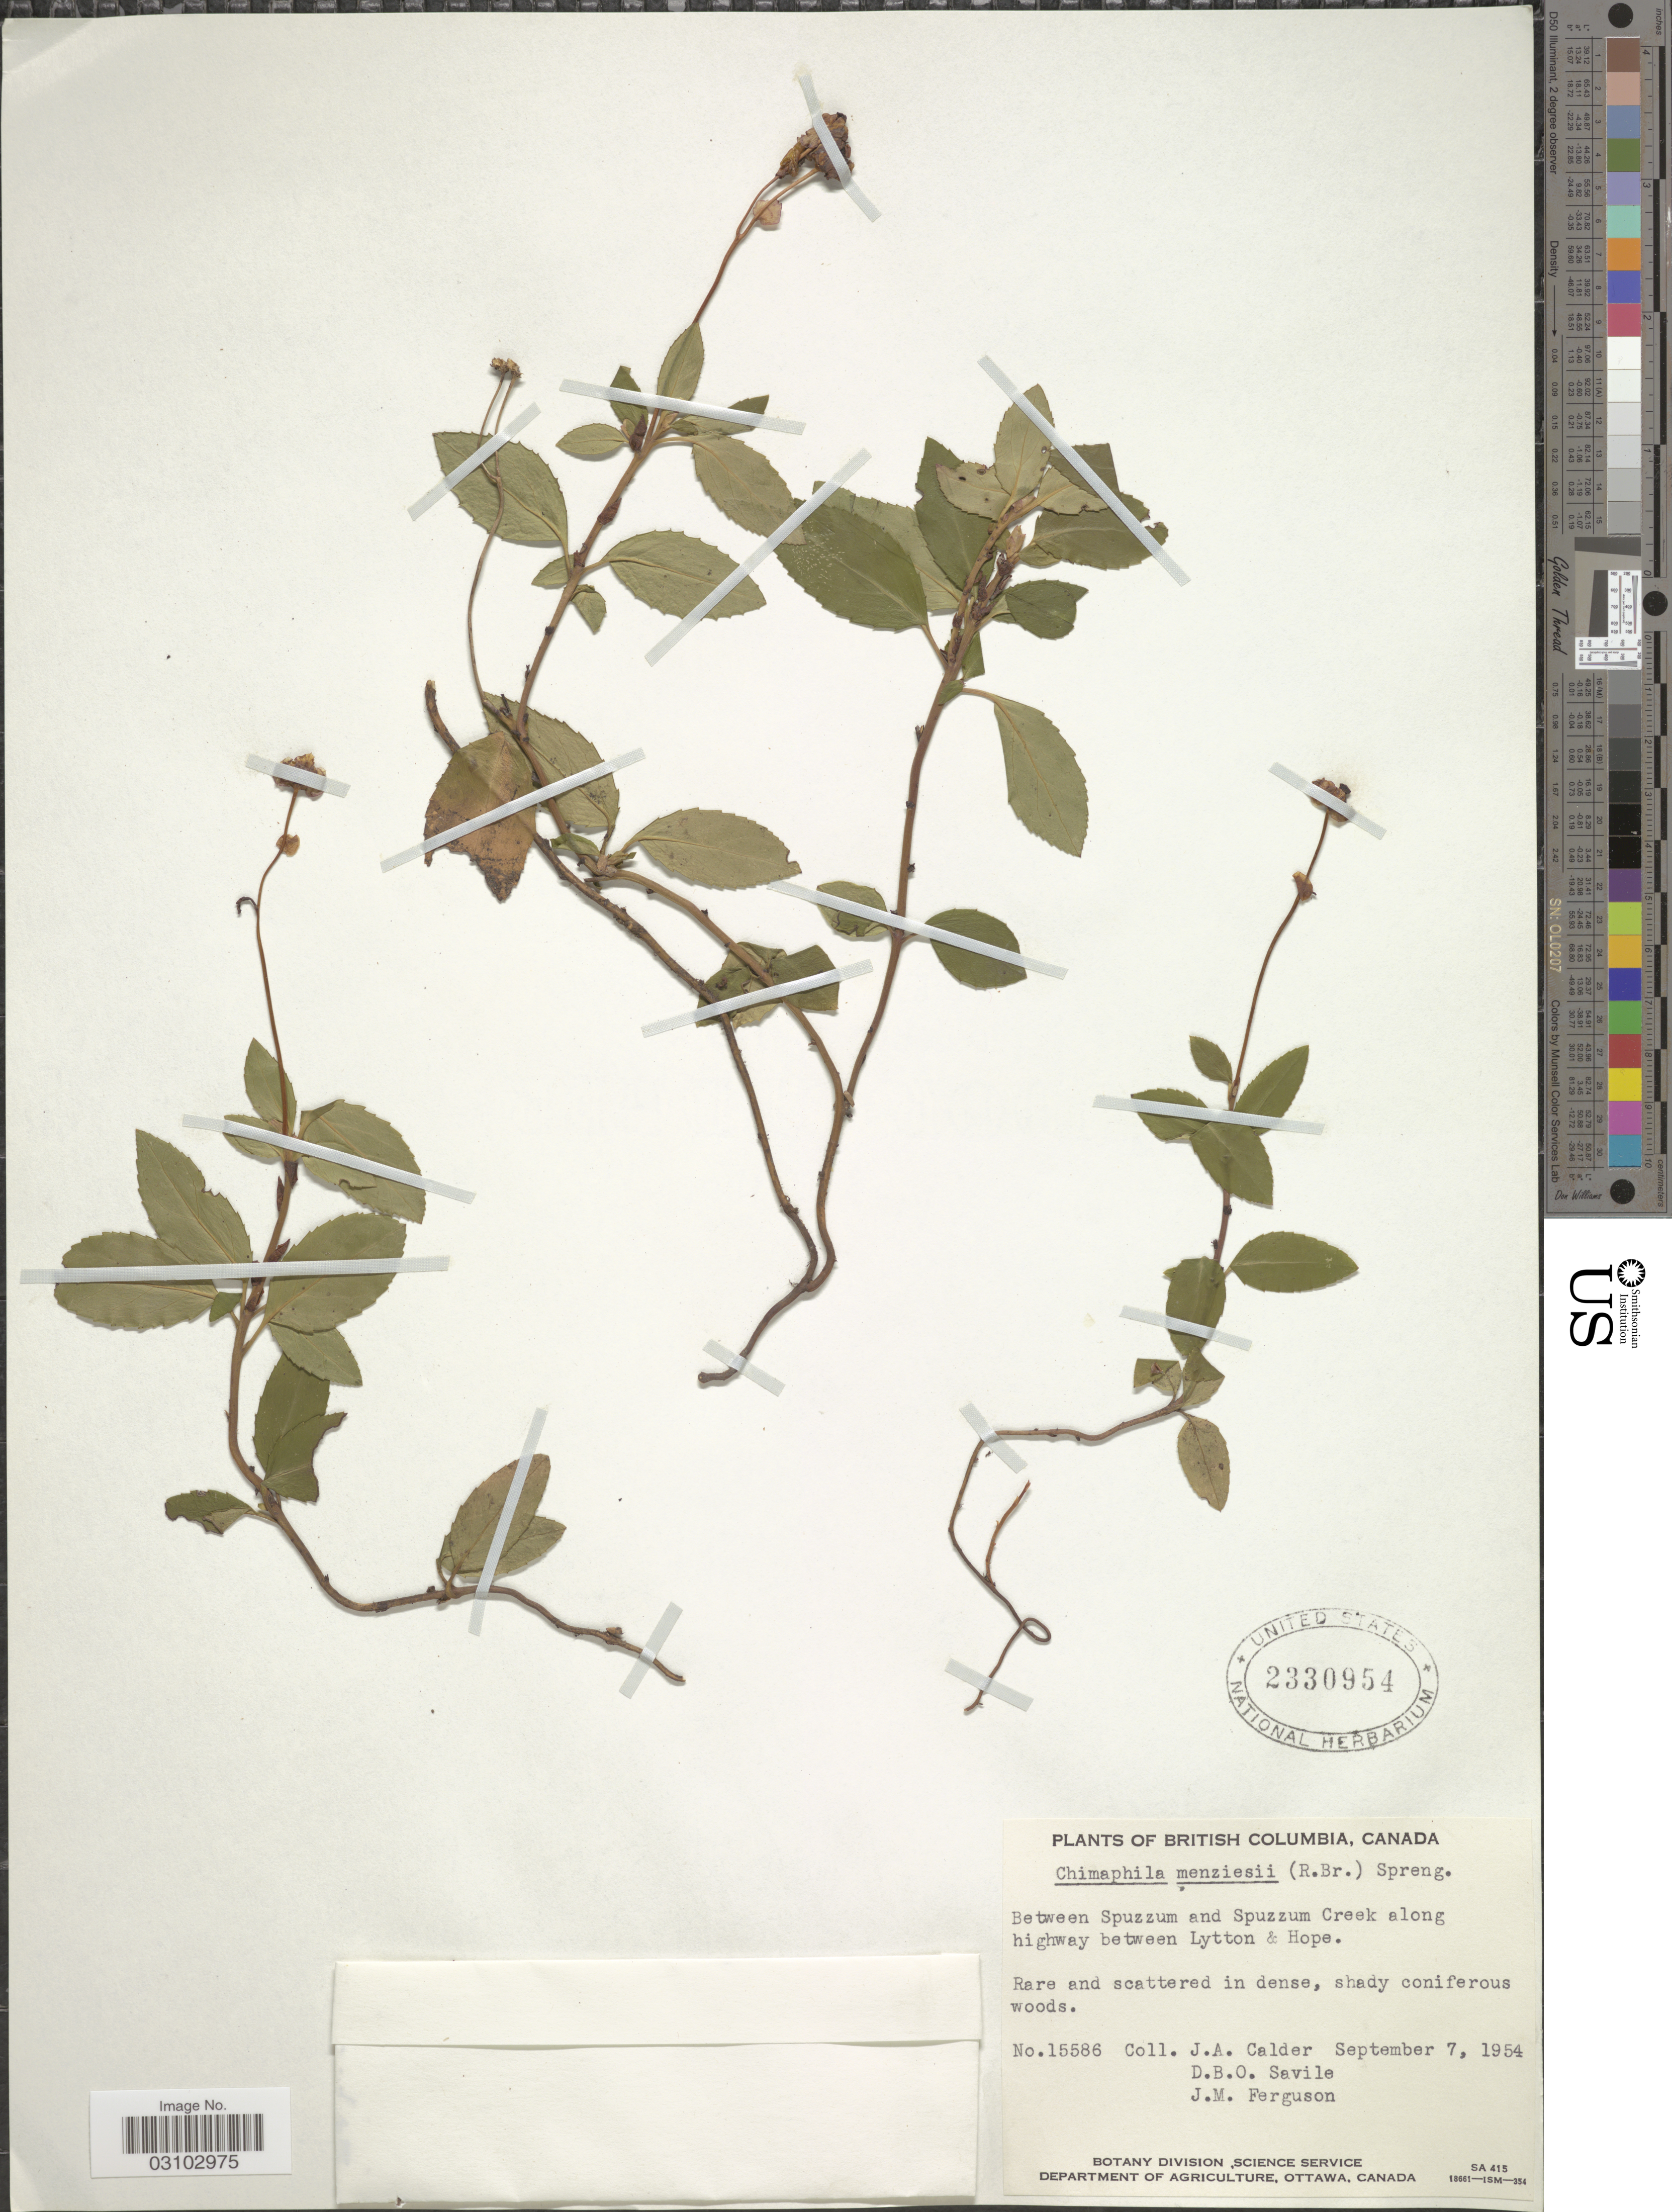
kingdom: Plantae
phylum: Tracheophyta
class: Magnoliopsida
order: Ericales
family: Ericaceae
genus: Chimaphila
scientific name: Chimaphila menziesii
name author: (R. Br. ex G. Don) Spreng.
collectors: J. A. Calder, D. Savile & J. M. Ferguson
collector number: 15586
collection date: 1954-09-07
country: Canada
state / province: British Columbia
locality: Between Spuzzum and Spuzzum Creek along highway between Lytton & Hope.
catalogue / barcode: US 2330954